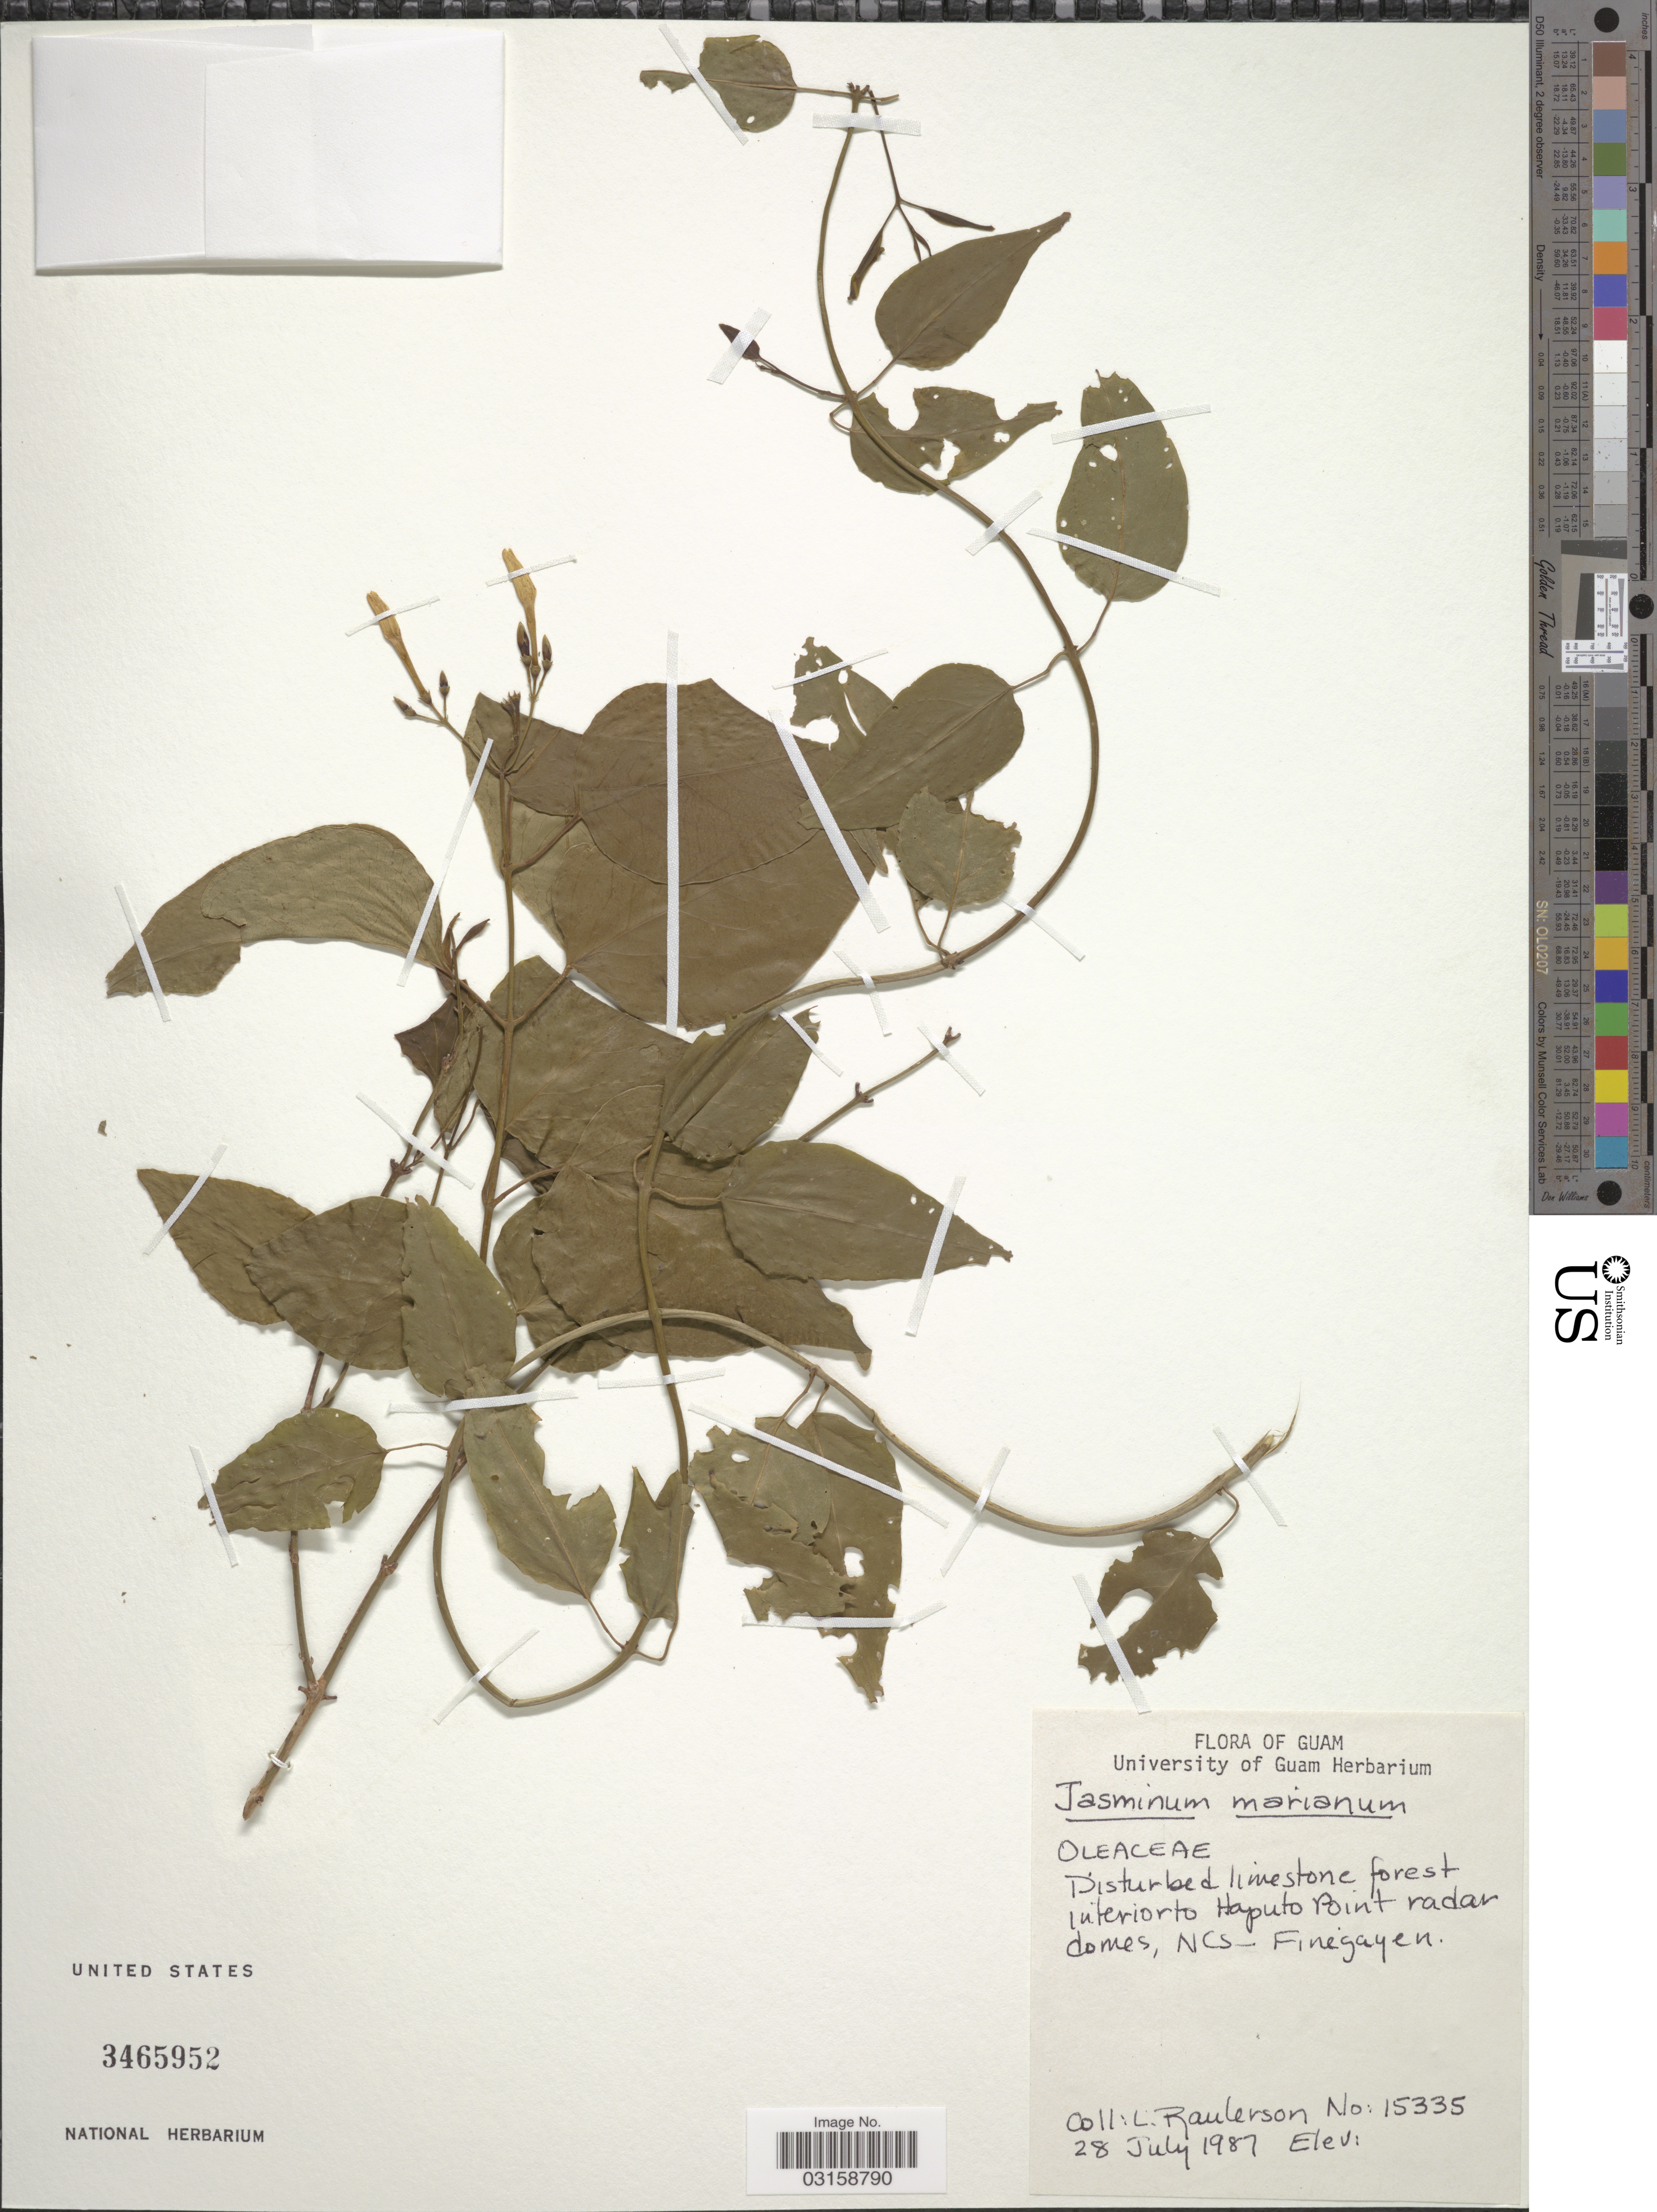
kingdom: Plantae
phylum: Tracheophyta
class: Magnoliopsida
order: Lamiales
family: Oleaceae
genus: Jasminum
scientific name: Jasminum marianum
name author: DC.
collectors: L. Raulerson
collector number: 15335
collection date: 1987-07-28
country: Guam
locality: Interior to Haputo Point radar domes, NCS-Finegayen.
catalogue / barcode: US 3465952